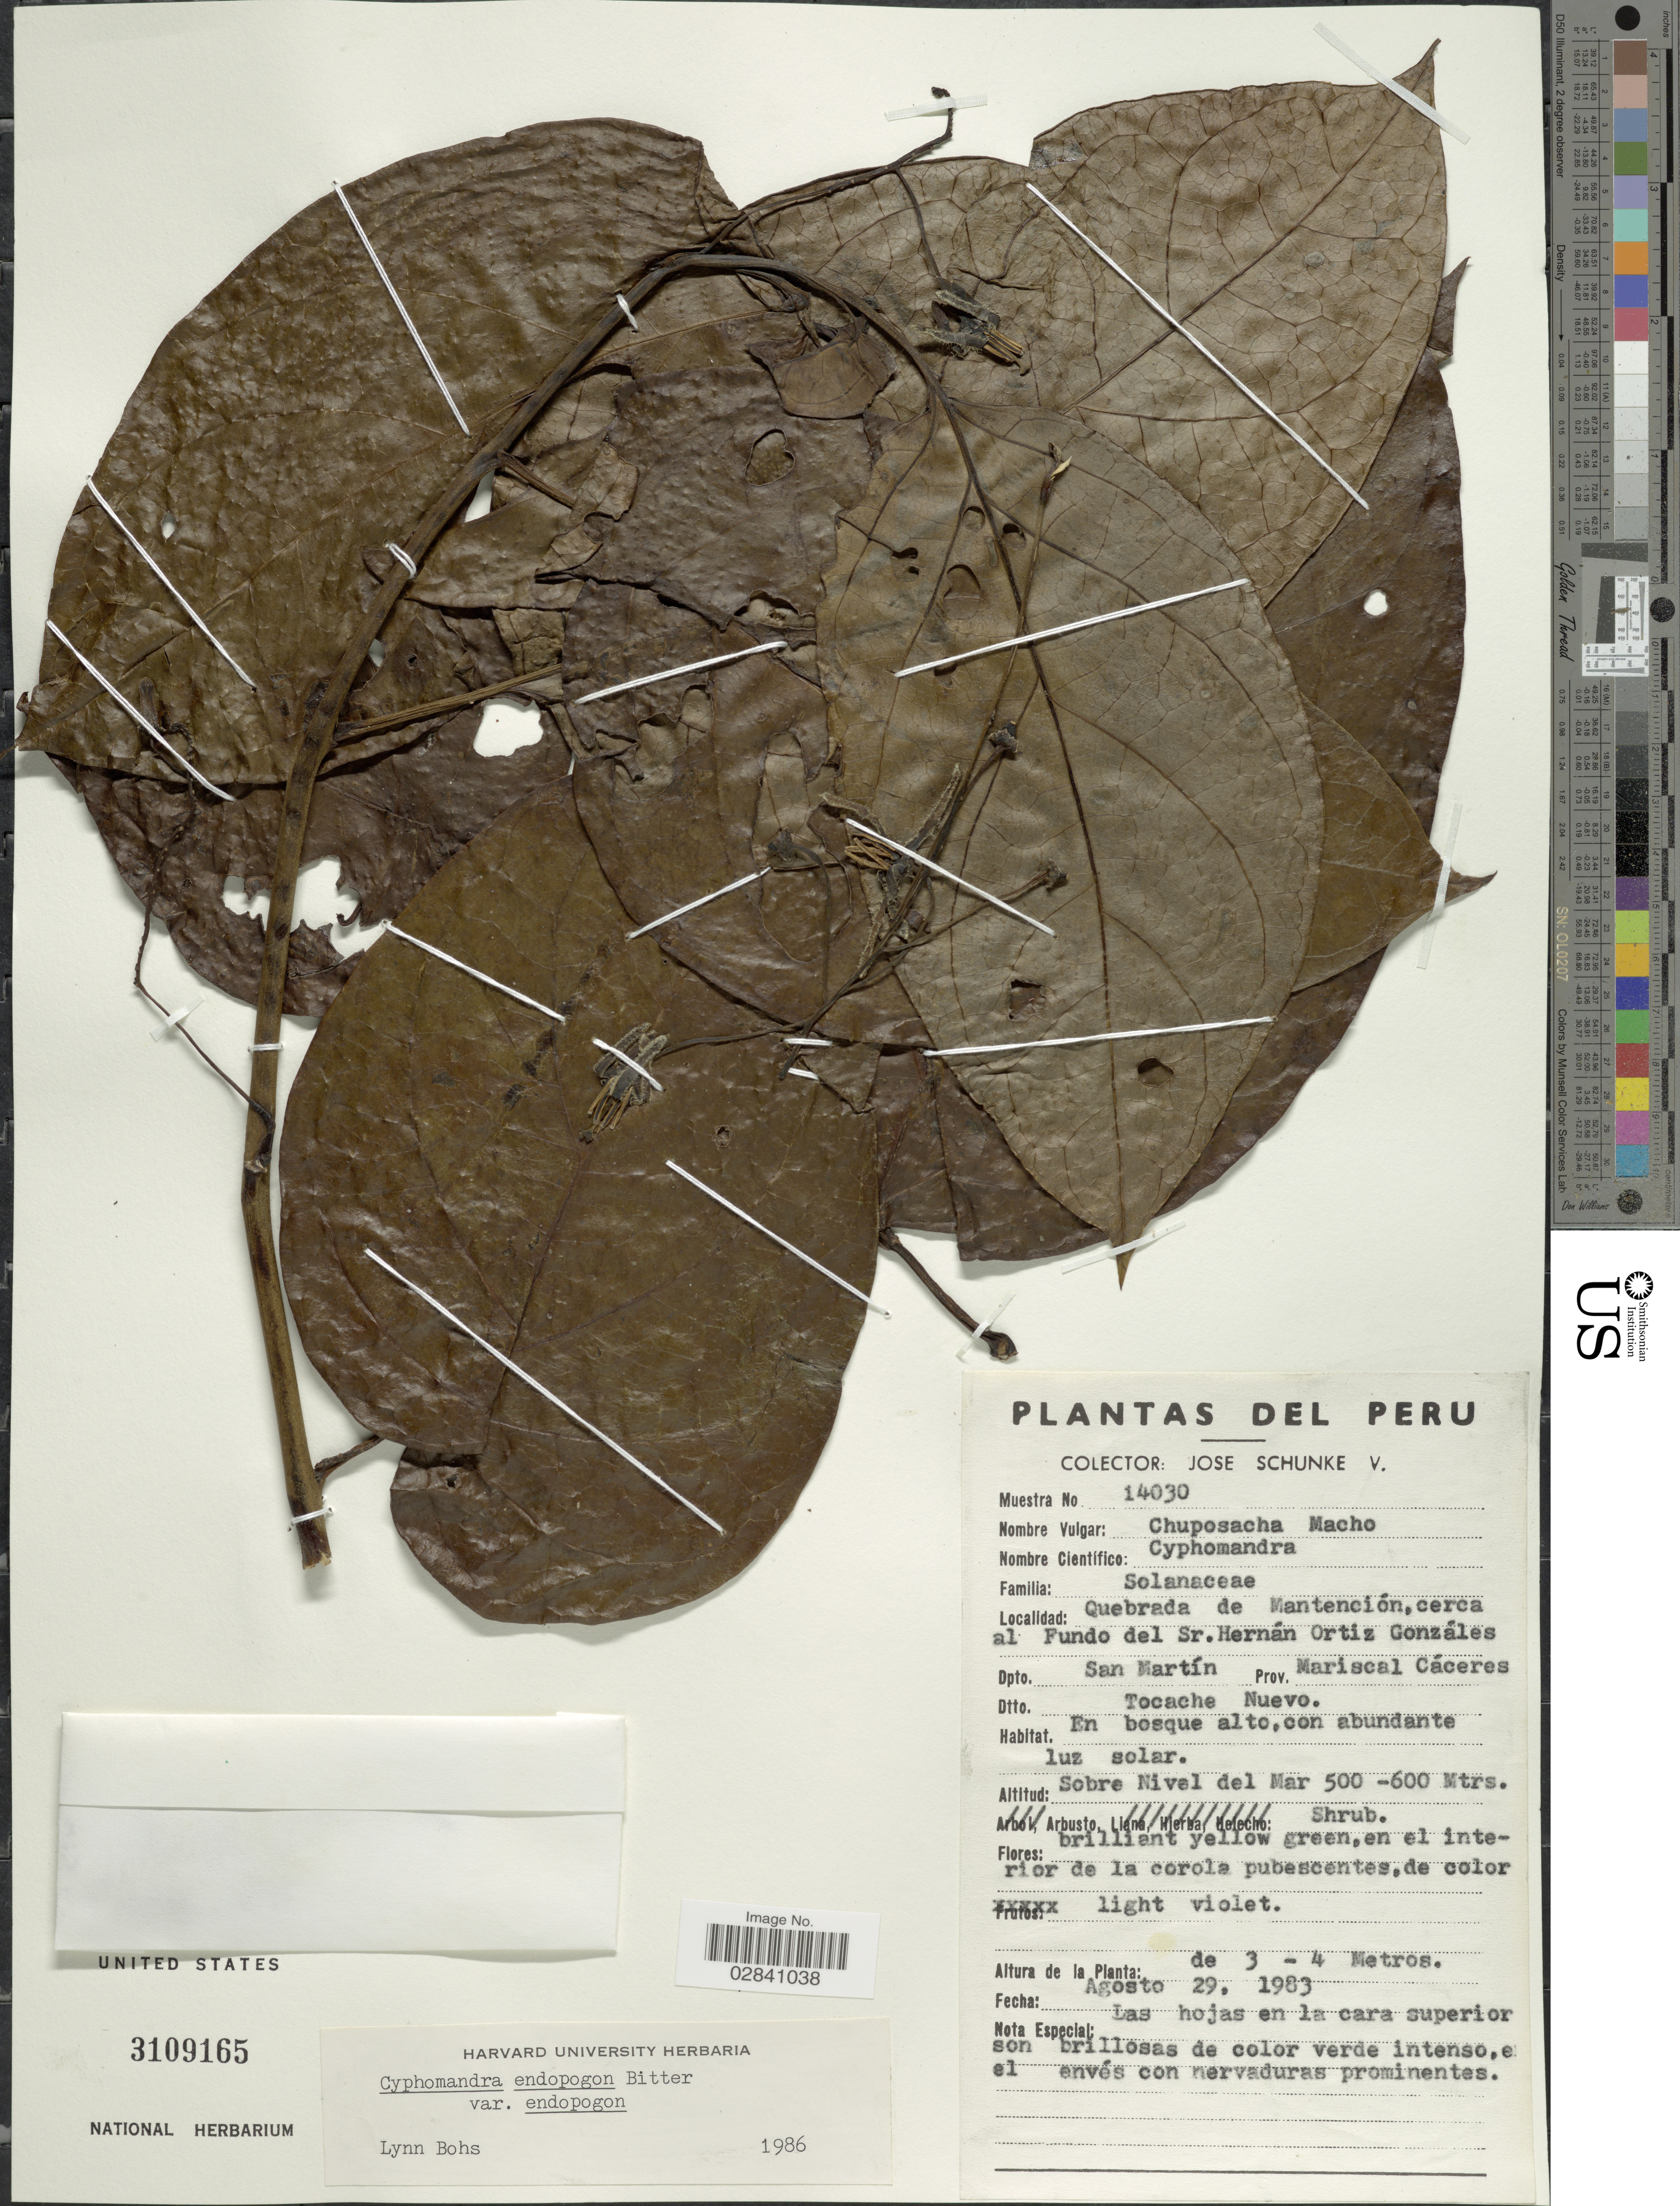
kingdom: Plantae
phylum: Tracheophyta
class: Magnoliopsida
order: Solanales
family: Solanaceae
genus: Cyphomandra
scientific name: Cyphomandra endopogon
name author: Bitter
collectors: J. Schunke Vigo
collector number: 14030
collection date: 1983-08-29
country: Peru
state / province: San Martín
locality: Quebrada de Mantencíon, cerca al Fundo del Sr. Hérnan Ortiz Gonzáles. Dpto. San Martín. Prov. Mariscal Cáceres. Dtto. Tocache Nuevo.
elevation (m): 500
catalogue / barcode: US 3109165